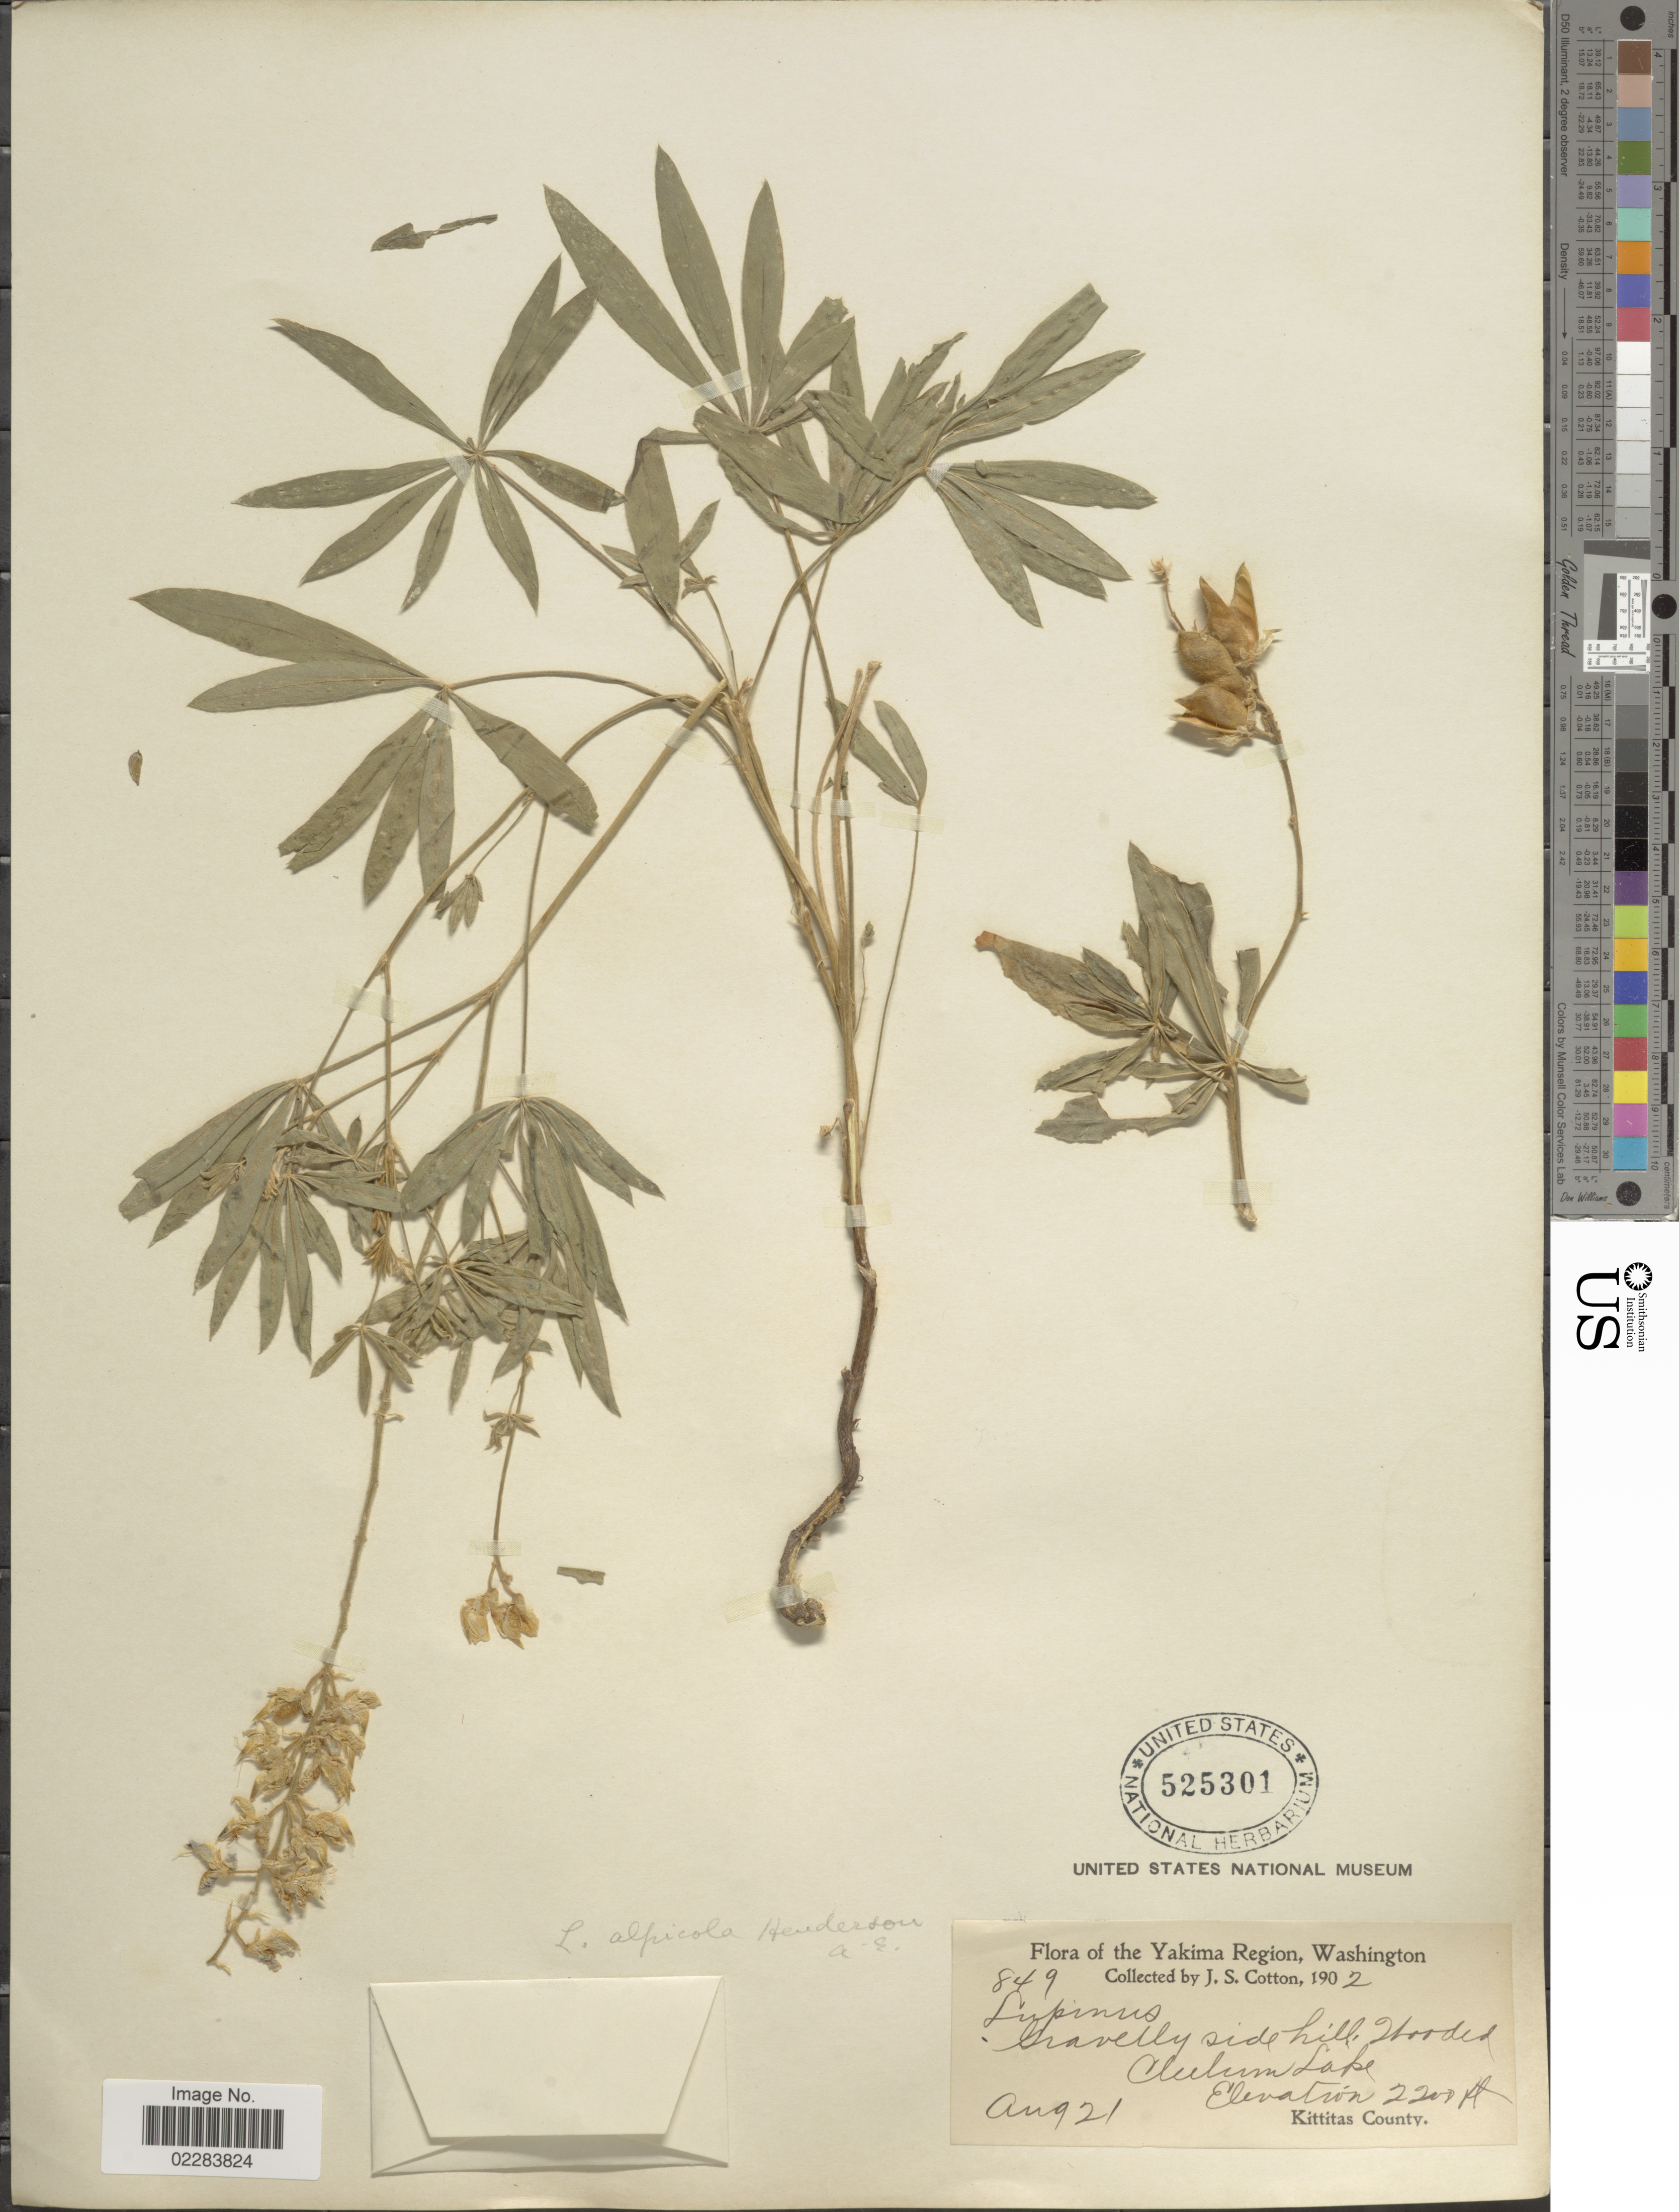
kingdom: Plantae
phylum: Tracheophyta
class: Magnoliopsida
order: Fabales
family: Fabaceae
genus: Lupinus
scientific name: Lupinus alpicola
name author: L.F. Hend. ex Piper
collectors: J. S. Cotton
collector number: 549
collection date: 1902-08-21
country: United States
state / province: Washington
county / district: Kittitas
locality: Yakima County. Gravelly side hill. Wooded. Cleelum Lake. Kittitas County.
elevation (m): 671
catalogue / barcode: US 525301